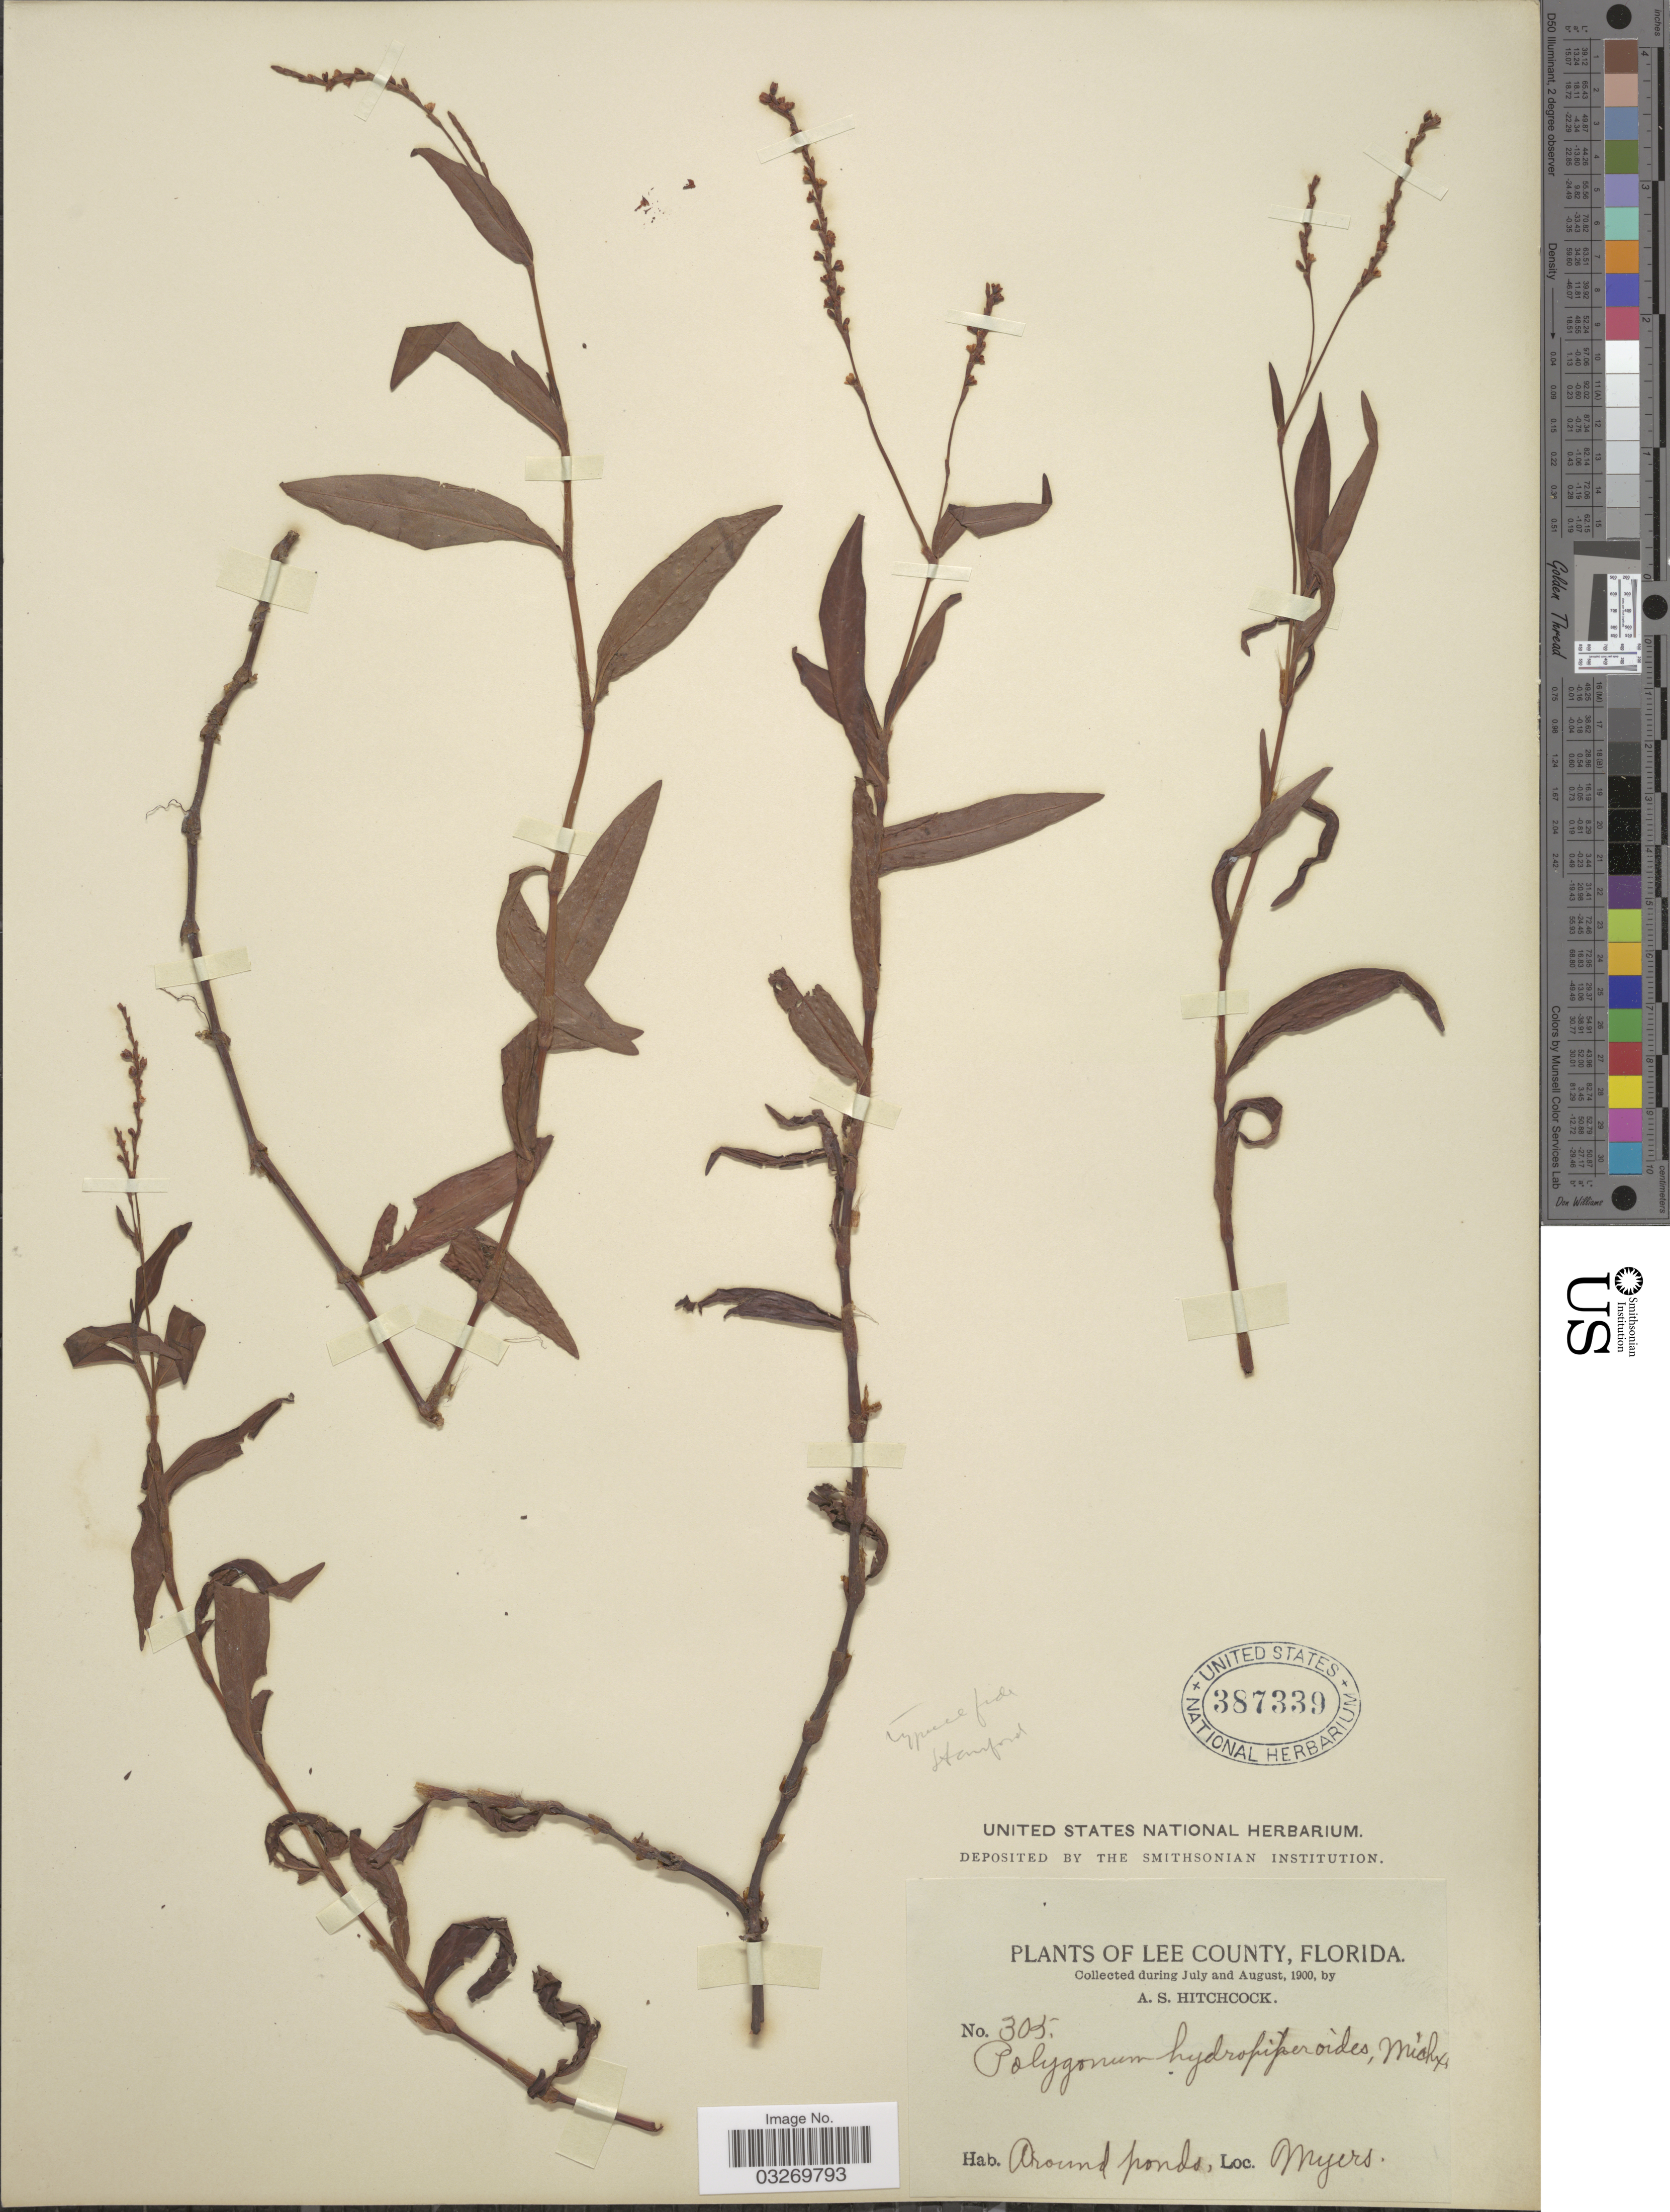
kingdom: Plantae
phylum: Tracheophyta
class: Magnoliopsida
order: Caryophyllales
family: Polygonaceae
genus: Polygonum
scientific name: Polygonum hydropiperoides var. macerum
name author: Stanford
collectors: A. S. Hitchcock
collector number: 305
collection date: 1900-07/1900-08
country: United States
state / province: Florida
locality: Lee County. Myers.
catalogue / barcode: US 387339